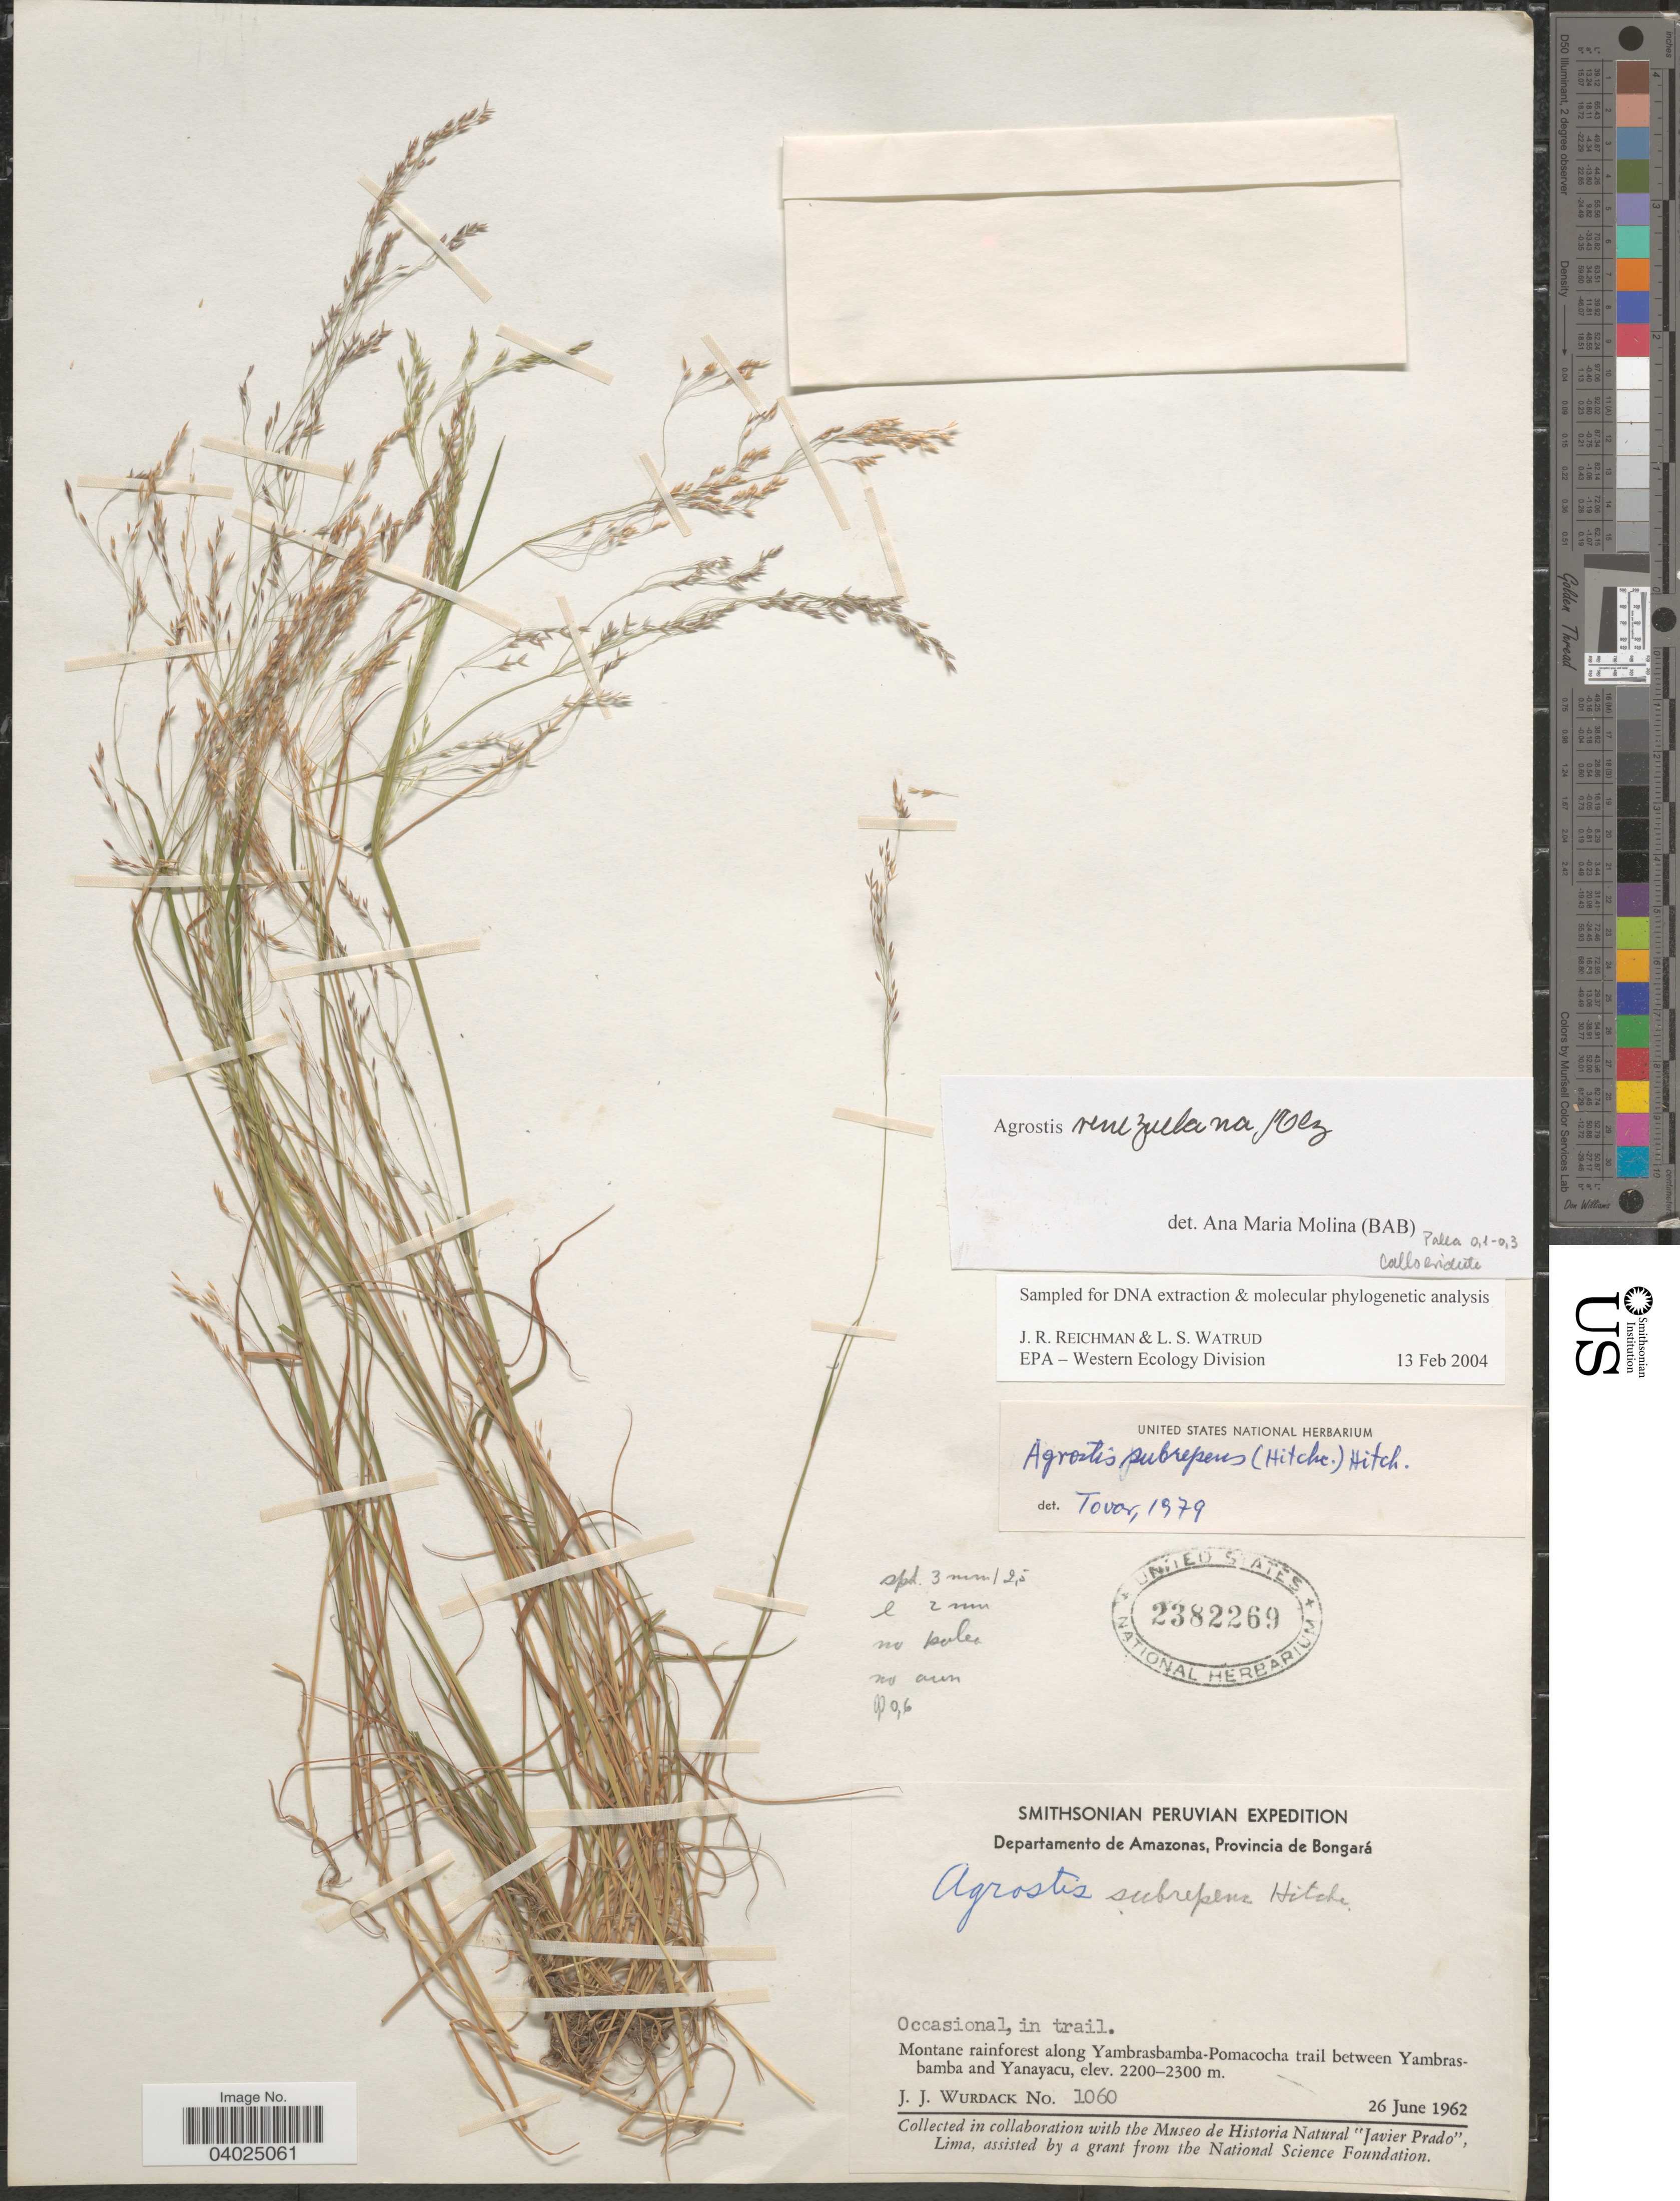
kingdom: Plantae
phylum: Tracheophyta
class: Liliopsida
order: Poales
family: Poaceae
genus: Agrostis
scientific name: Agrostis venezuelana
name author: Mez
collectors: J. J. Wurdack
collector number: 1060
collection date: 1962-06-26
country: Peru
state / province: Amazonas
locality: Departamento de Amazonas, Provincia de Bongará. Montane rainforest along Yambrasbamba-Pomacocha trail between Yambrasbamba and Yanayacu.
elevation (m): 2200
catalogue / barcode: US 2382269